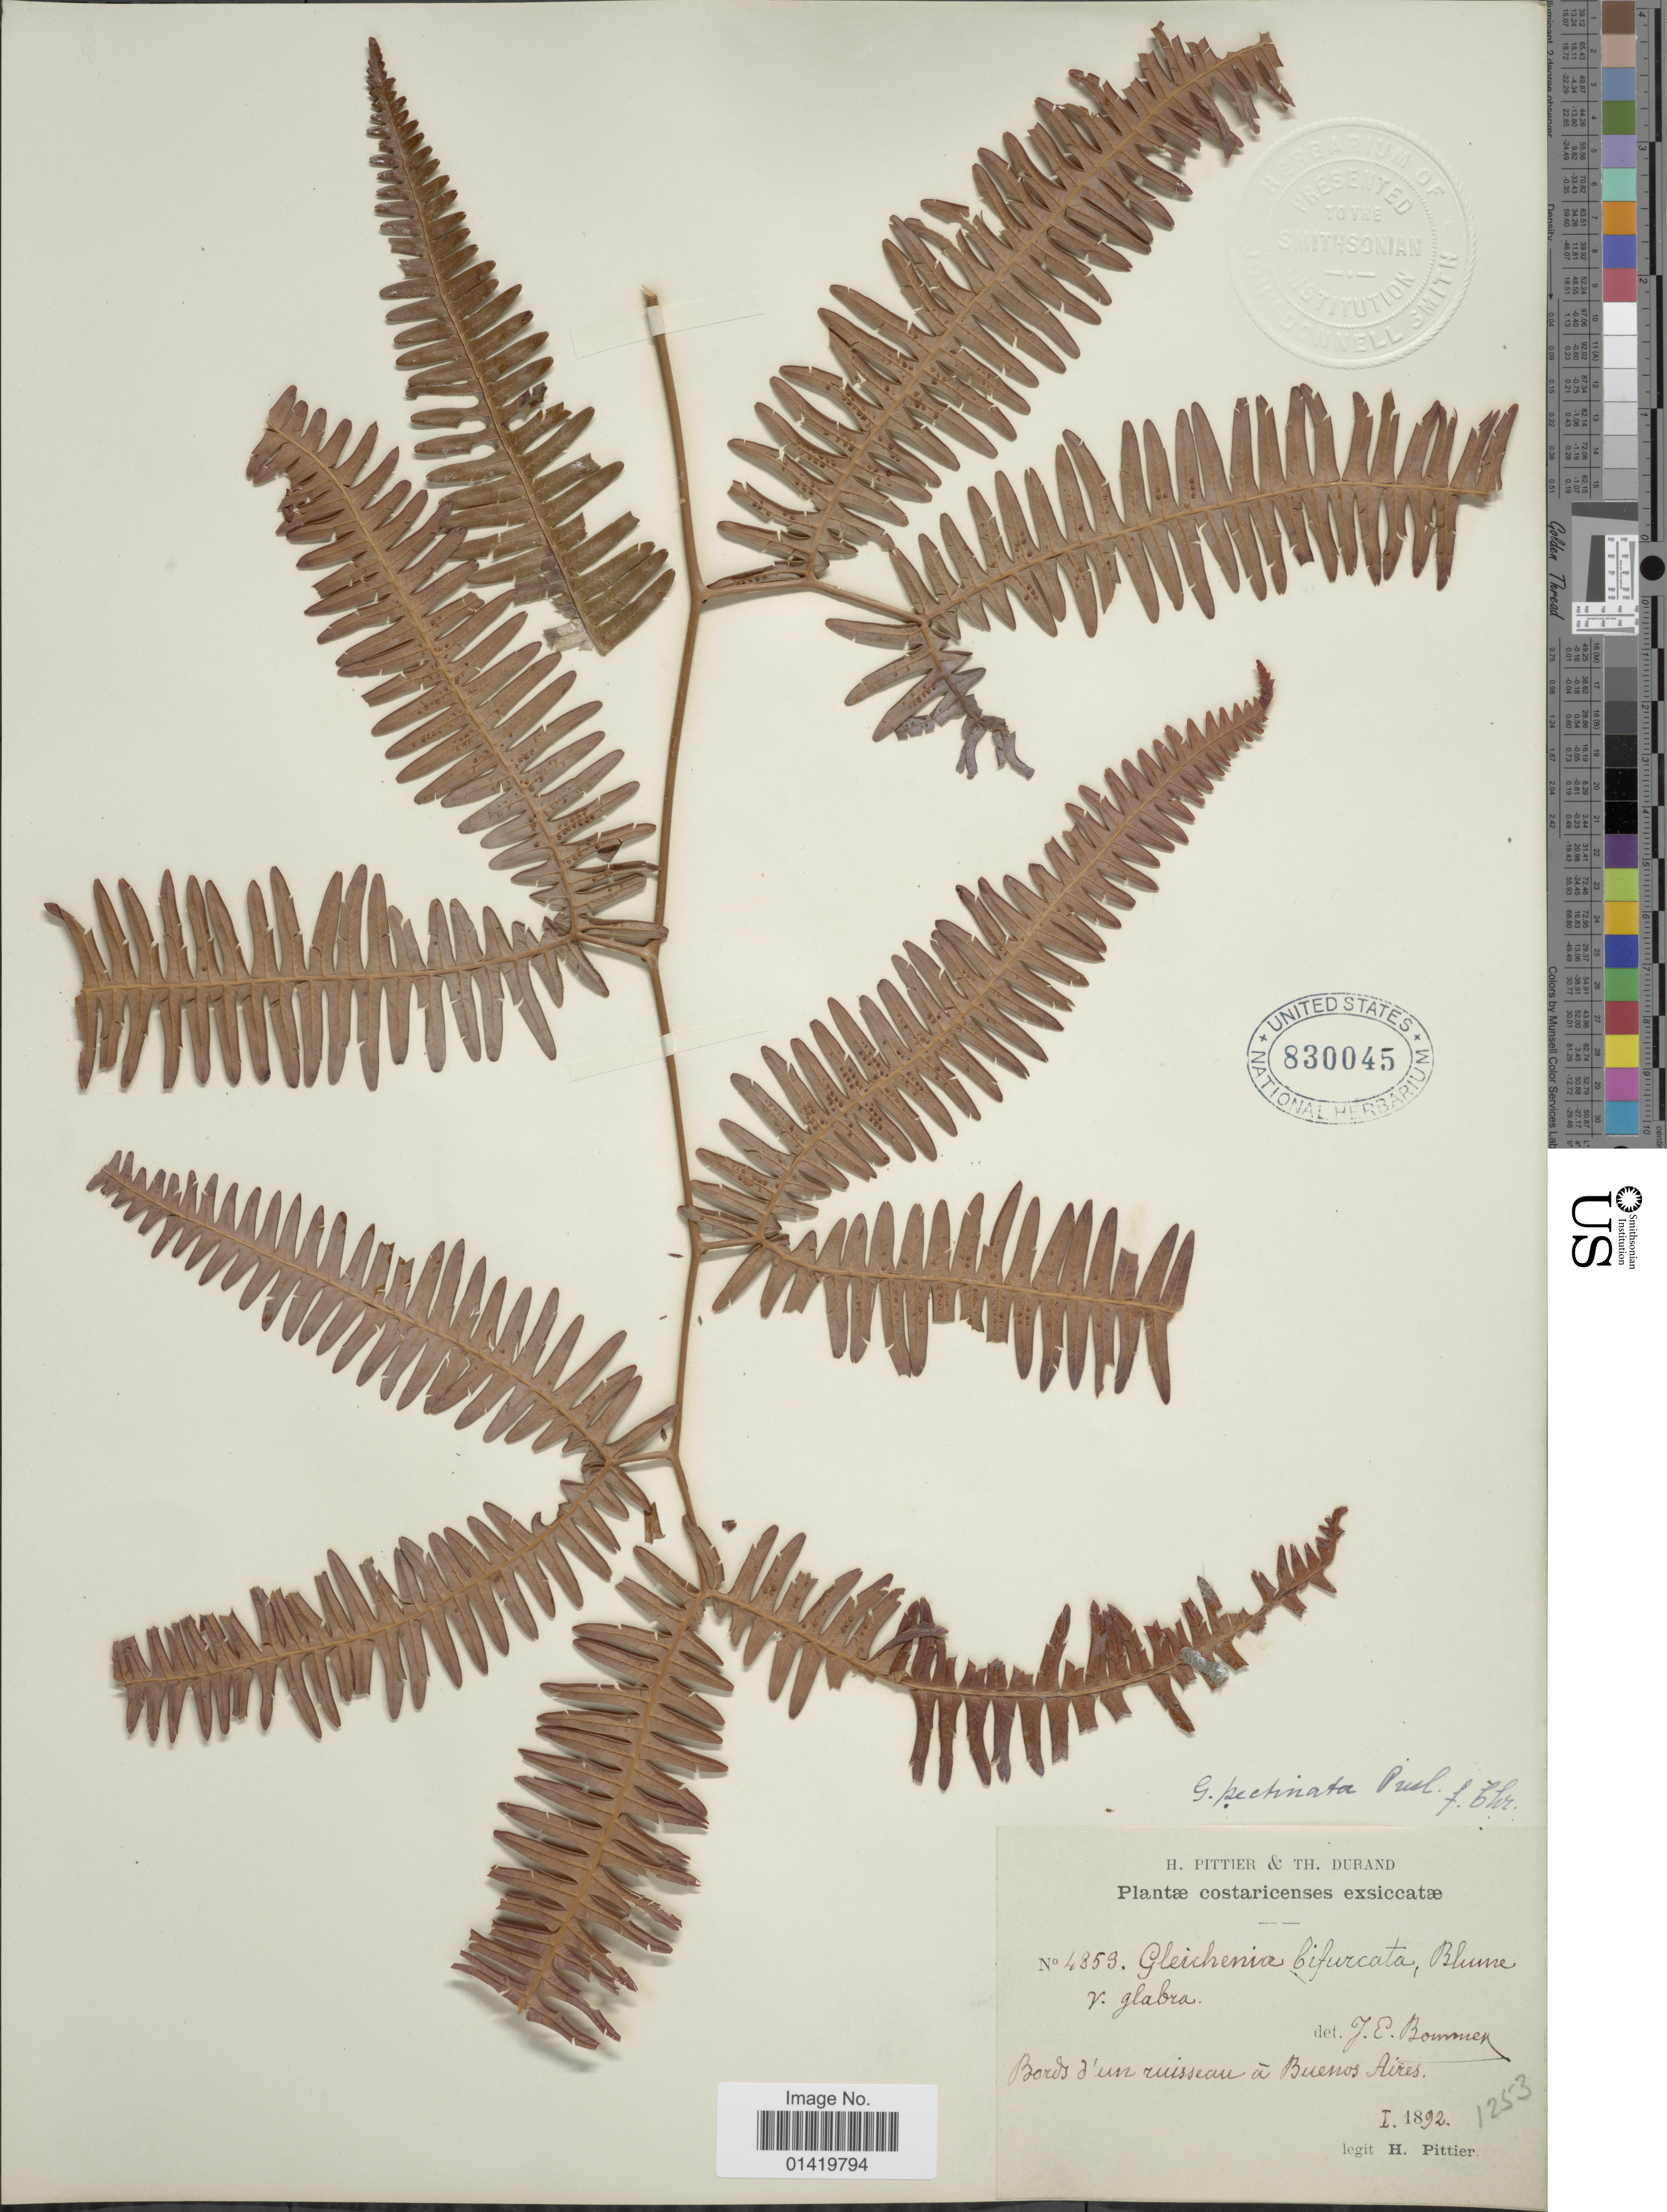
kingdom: Plantae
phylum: Tracheophyta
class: Polypodiopsida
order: Gleicheniales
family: Gleicheniaceae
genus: Gleichenella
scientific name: Gleichenella pectinata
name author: (Willd.) Ching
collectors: H. F. Pittier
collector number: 4353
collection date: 1892-01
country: Costa Rica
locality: Bords d'un ruisseau á Buenos Aires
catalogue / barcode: US 830045